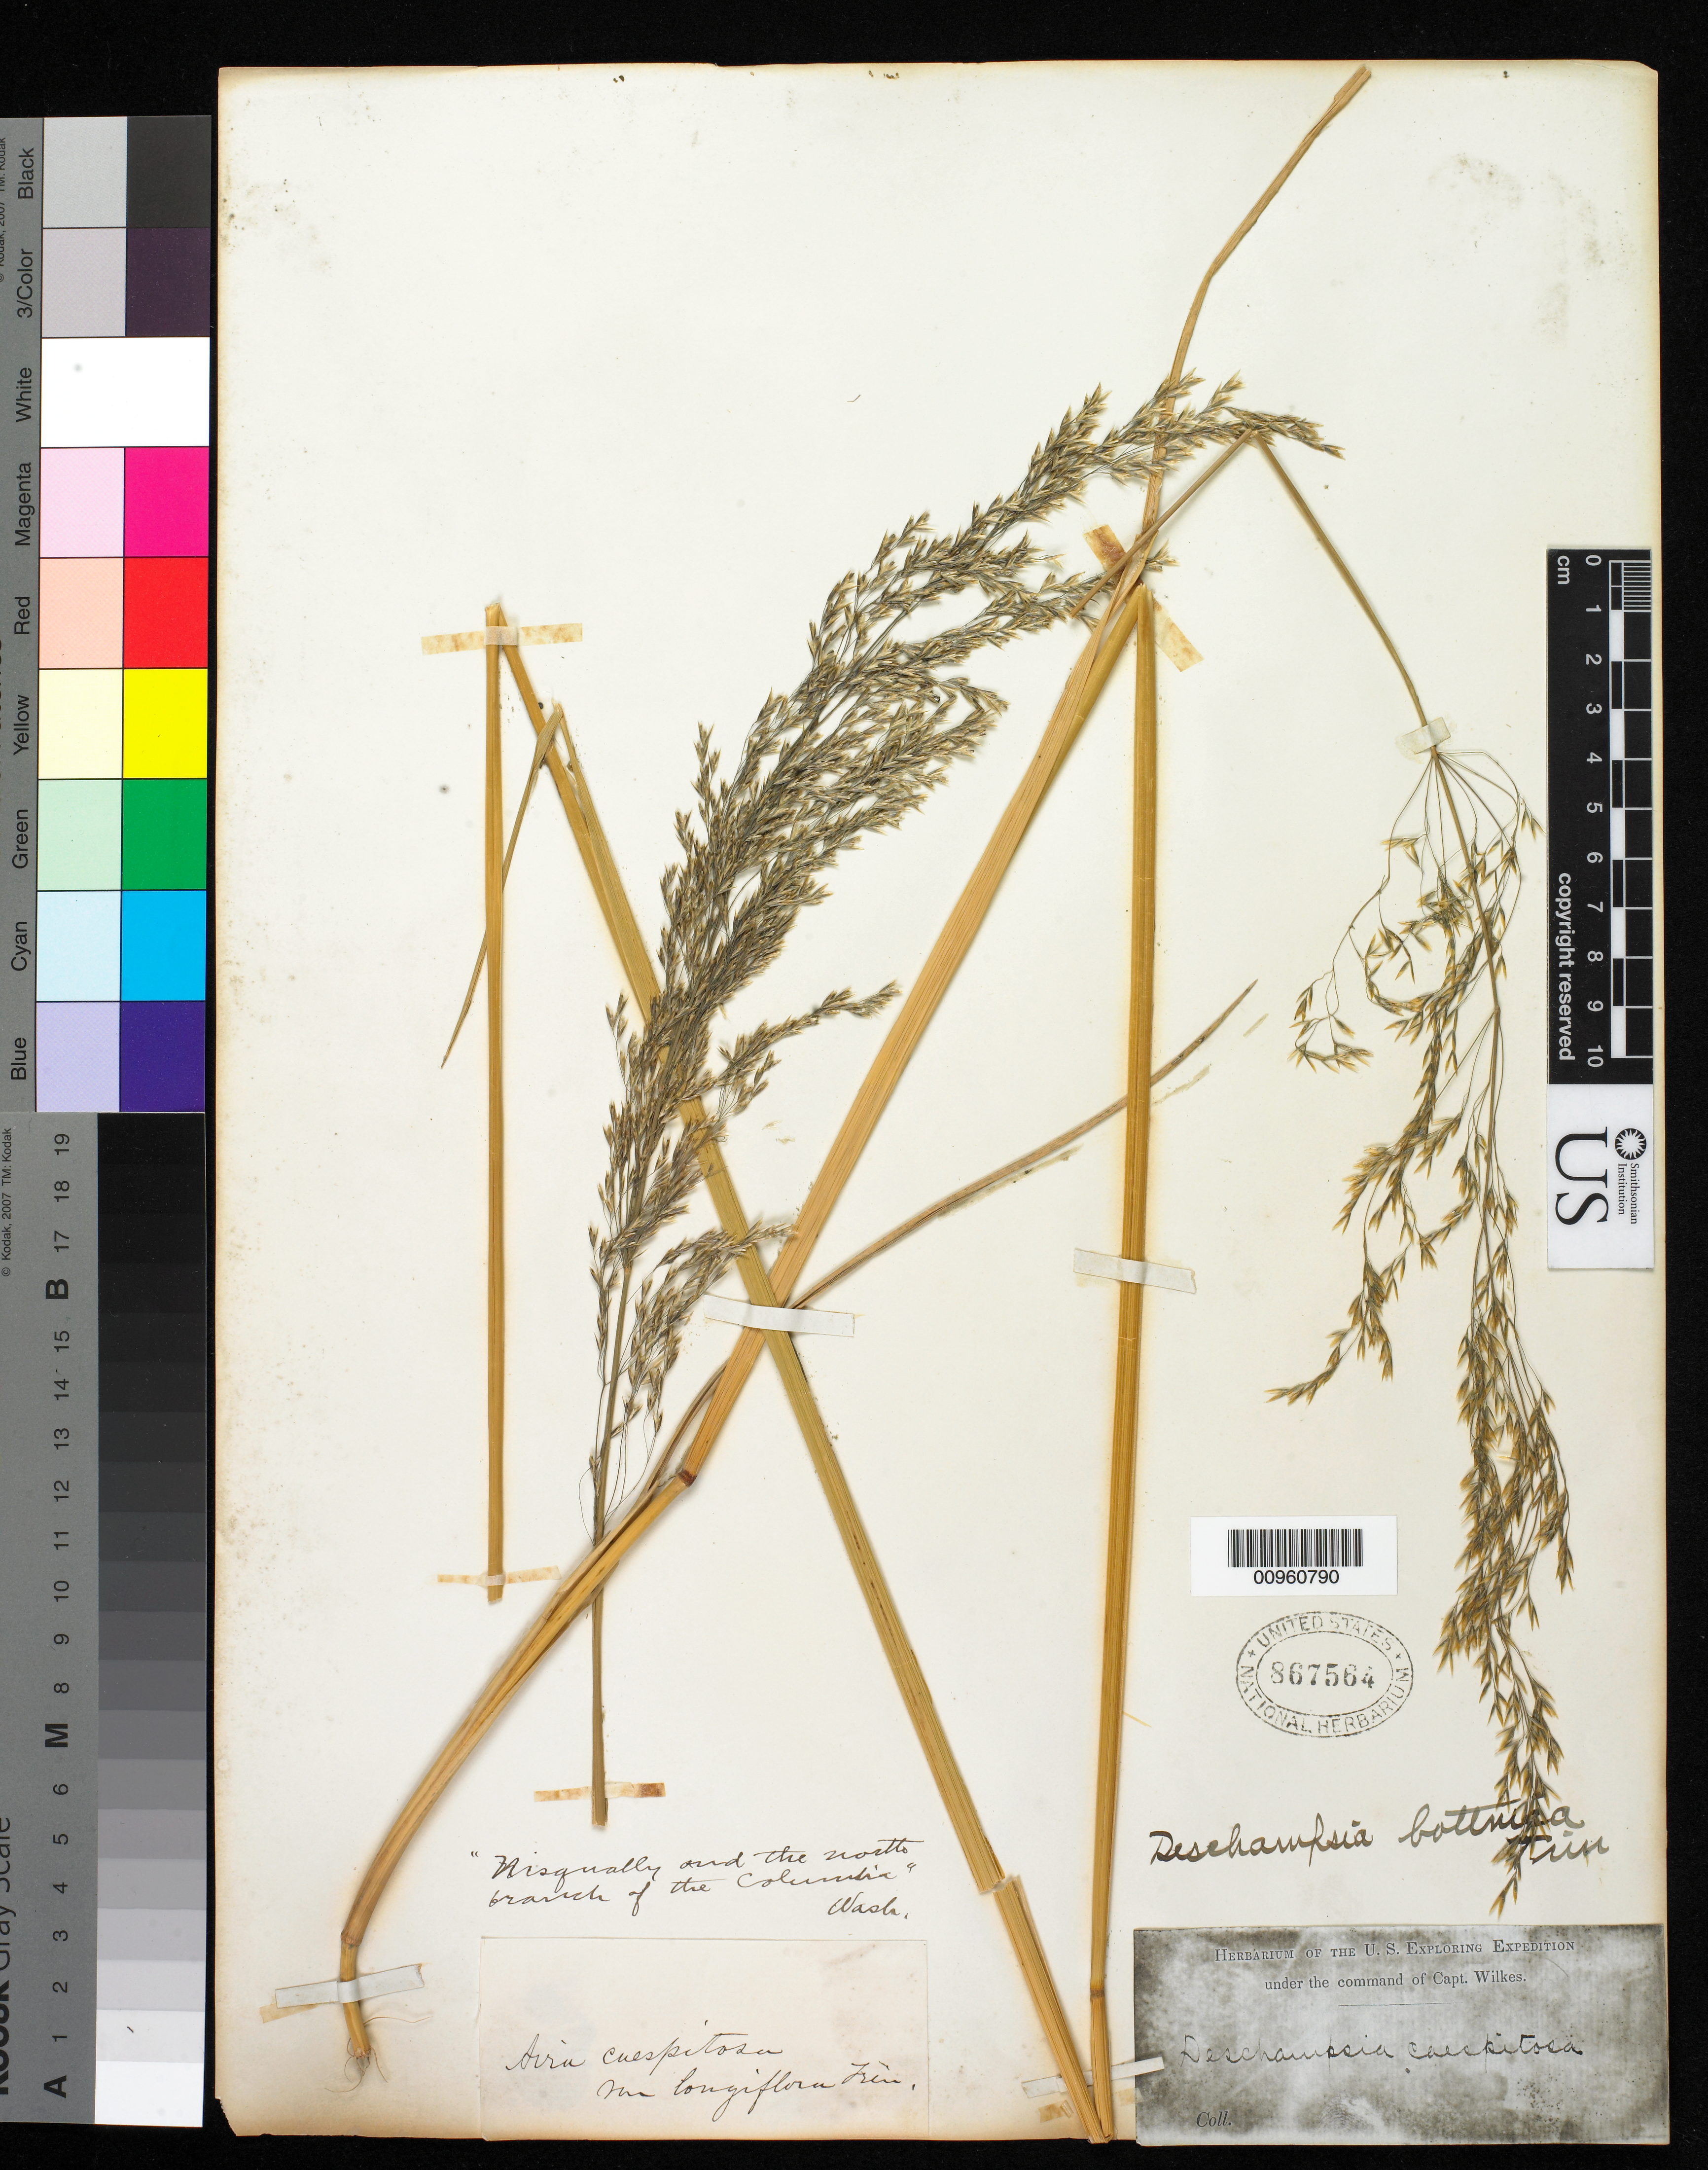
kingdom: Plantae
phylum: Tracheophyta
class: Liliopsida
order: Poales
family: Poaceae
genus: Deschampsia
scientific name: Deschampsia cespitosa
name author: (L.) P. Beauv.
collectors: Wilkes Explor. Exped.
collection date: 1838/1842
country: United States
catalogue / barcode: US 867564